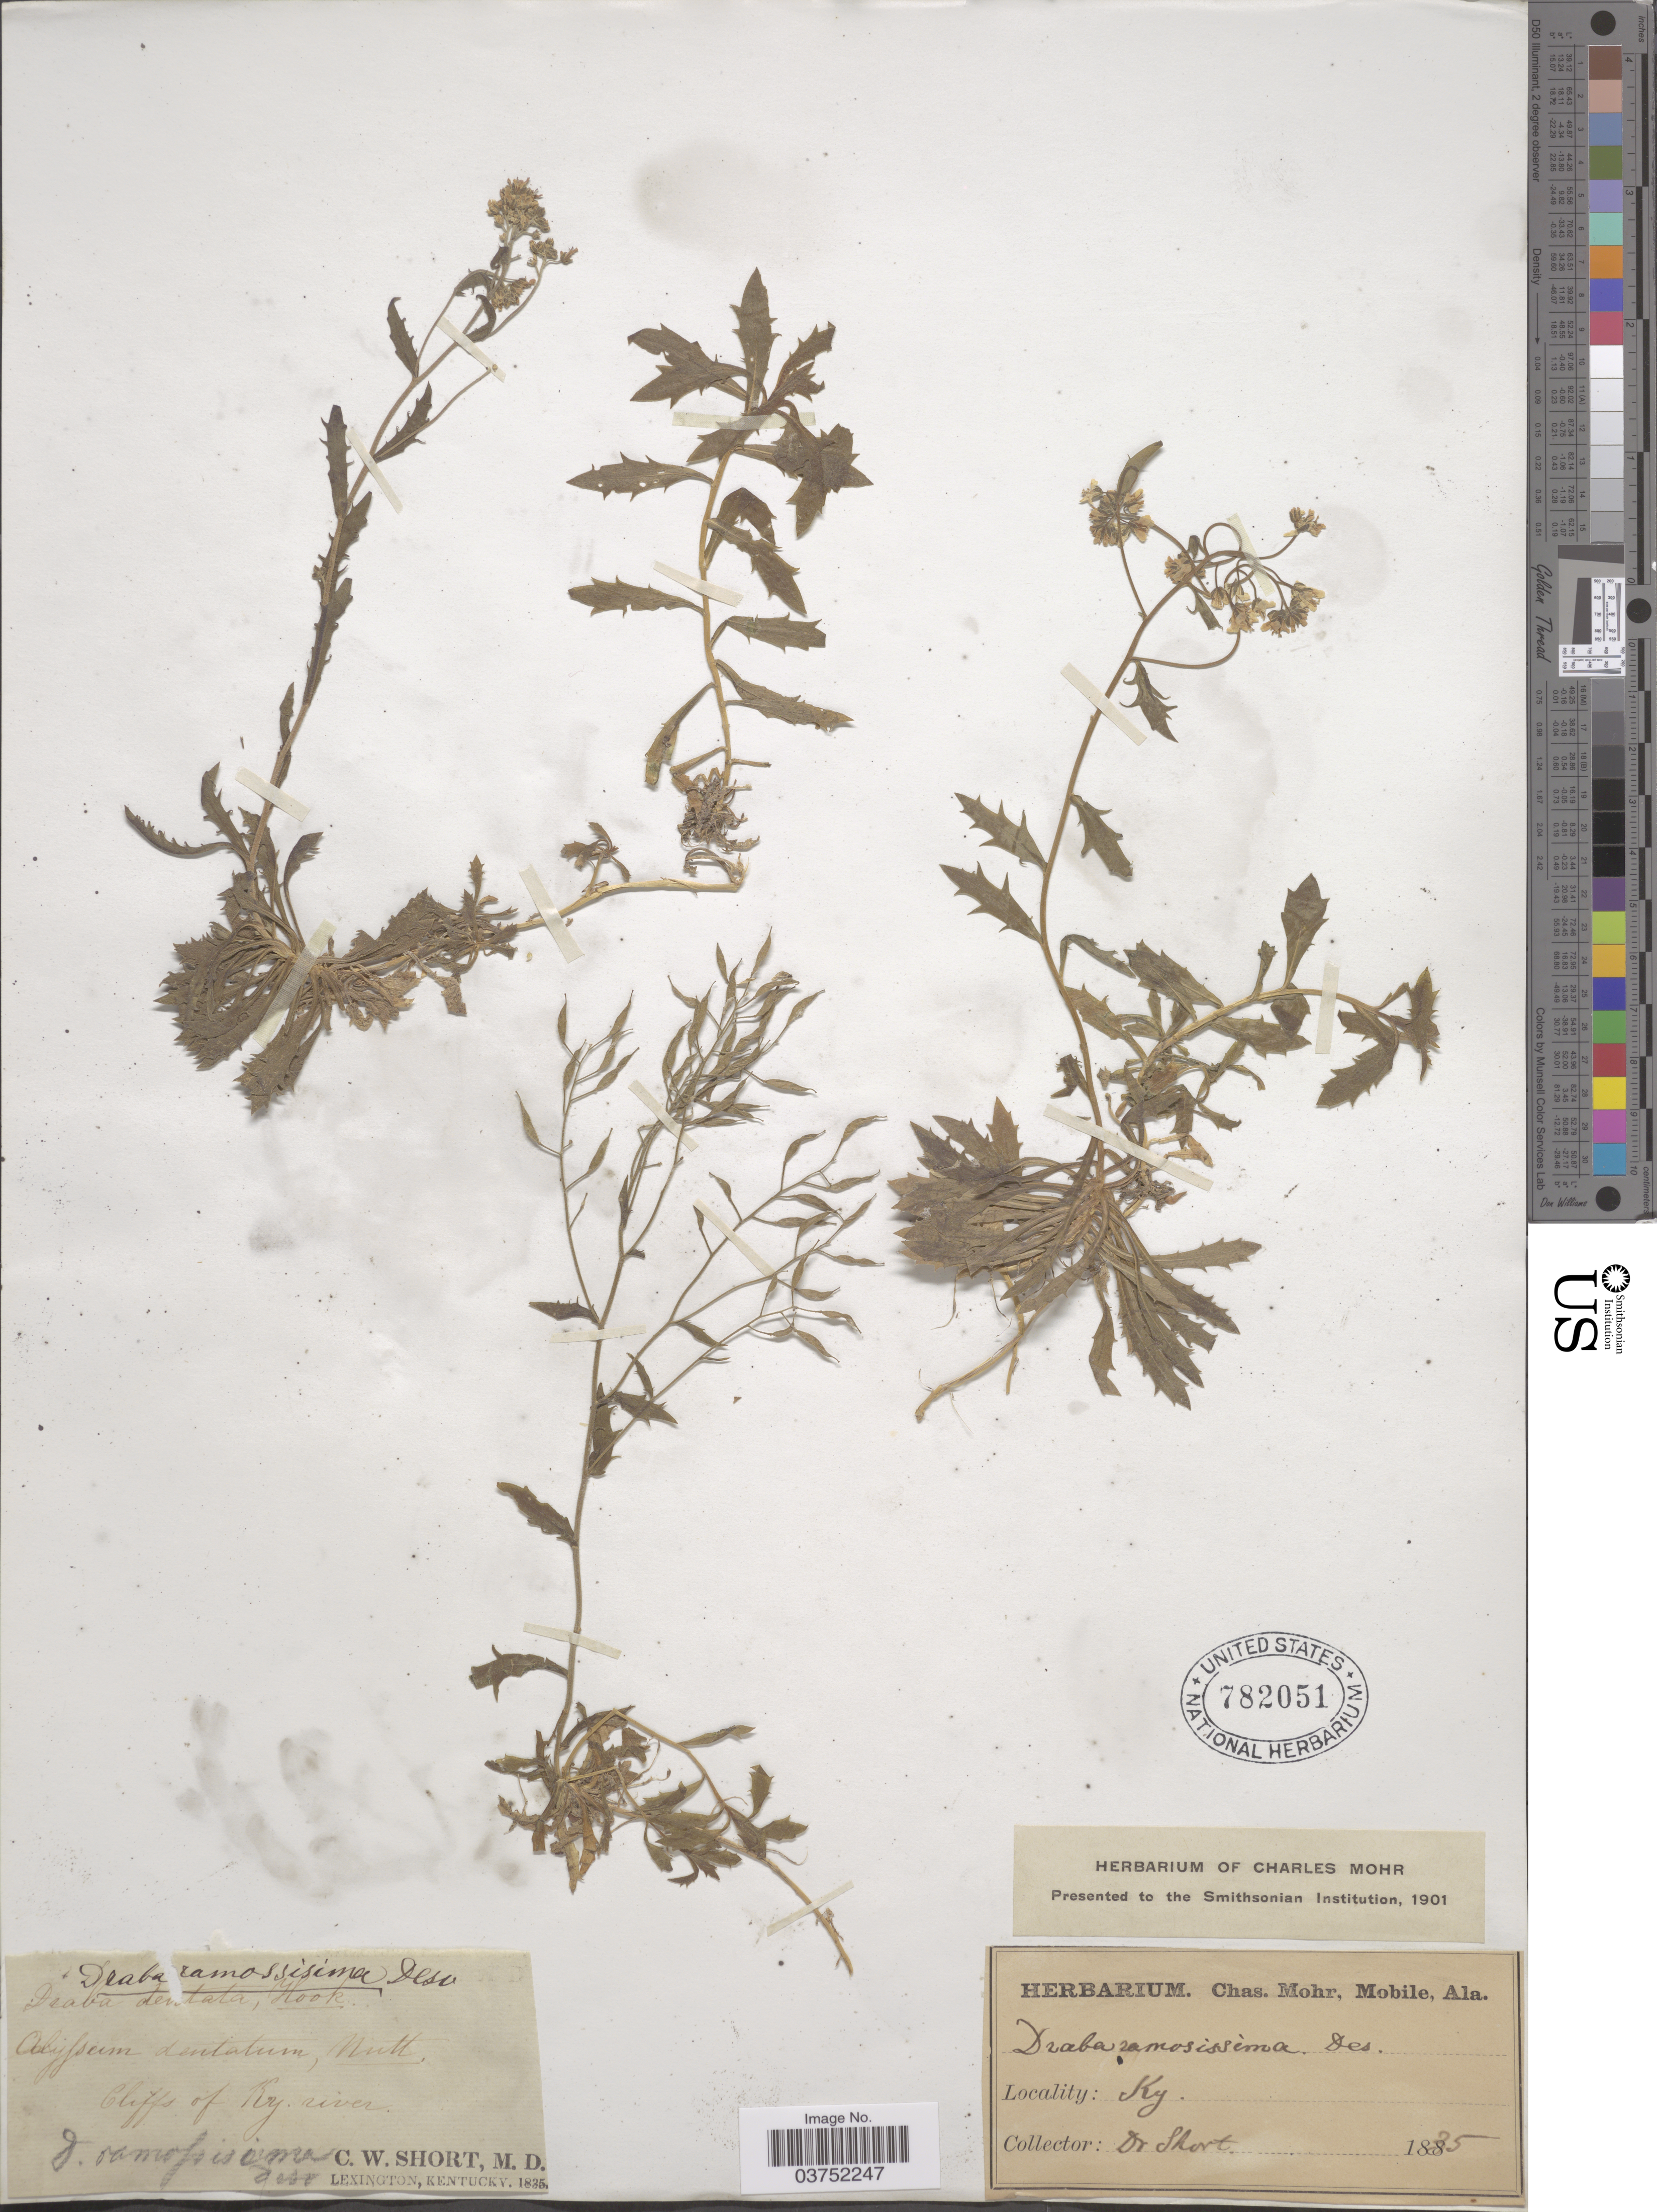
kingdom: Plantae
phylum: Tracheophyta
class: Magnoliopsida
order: Brassicales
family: Brassicaceae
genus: Draba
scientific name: Draba ramosissima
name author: Desv.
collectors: C. W. Short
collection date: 1835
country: United States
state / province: Kentucky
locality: Cliffs of Ky. river.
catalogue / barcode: US 782051